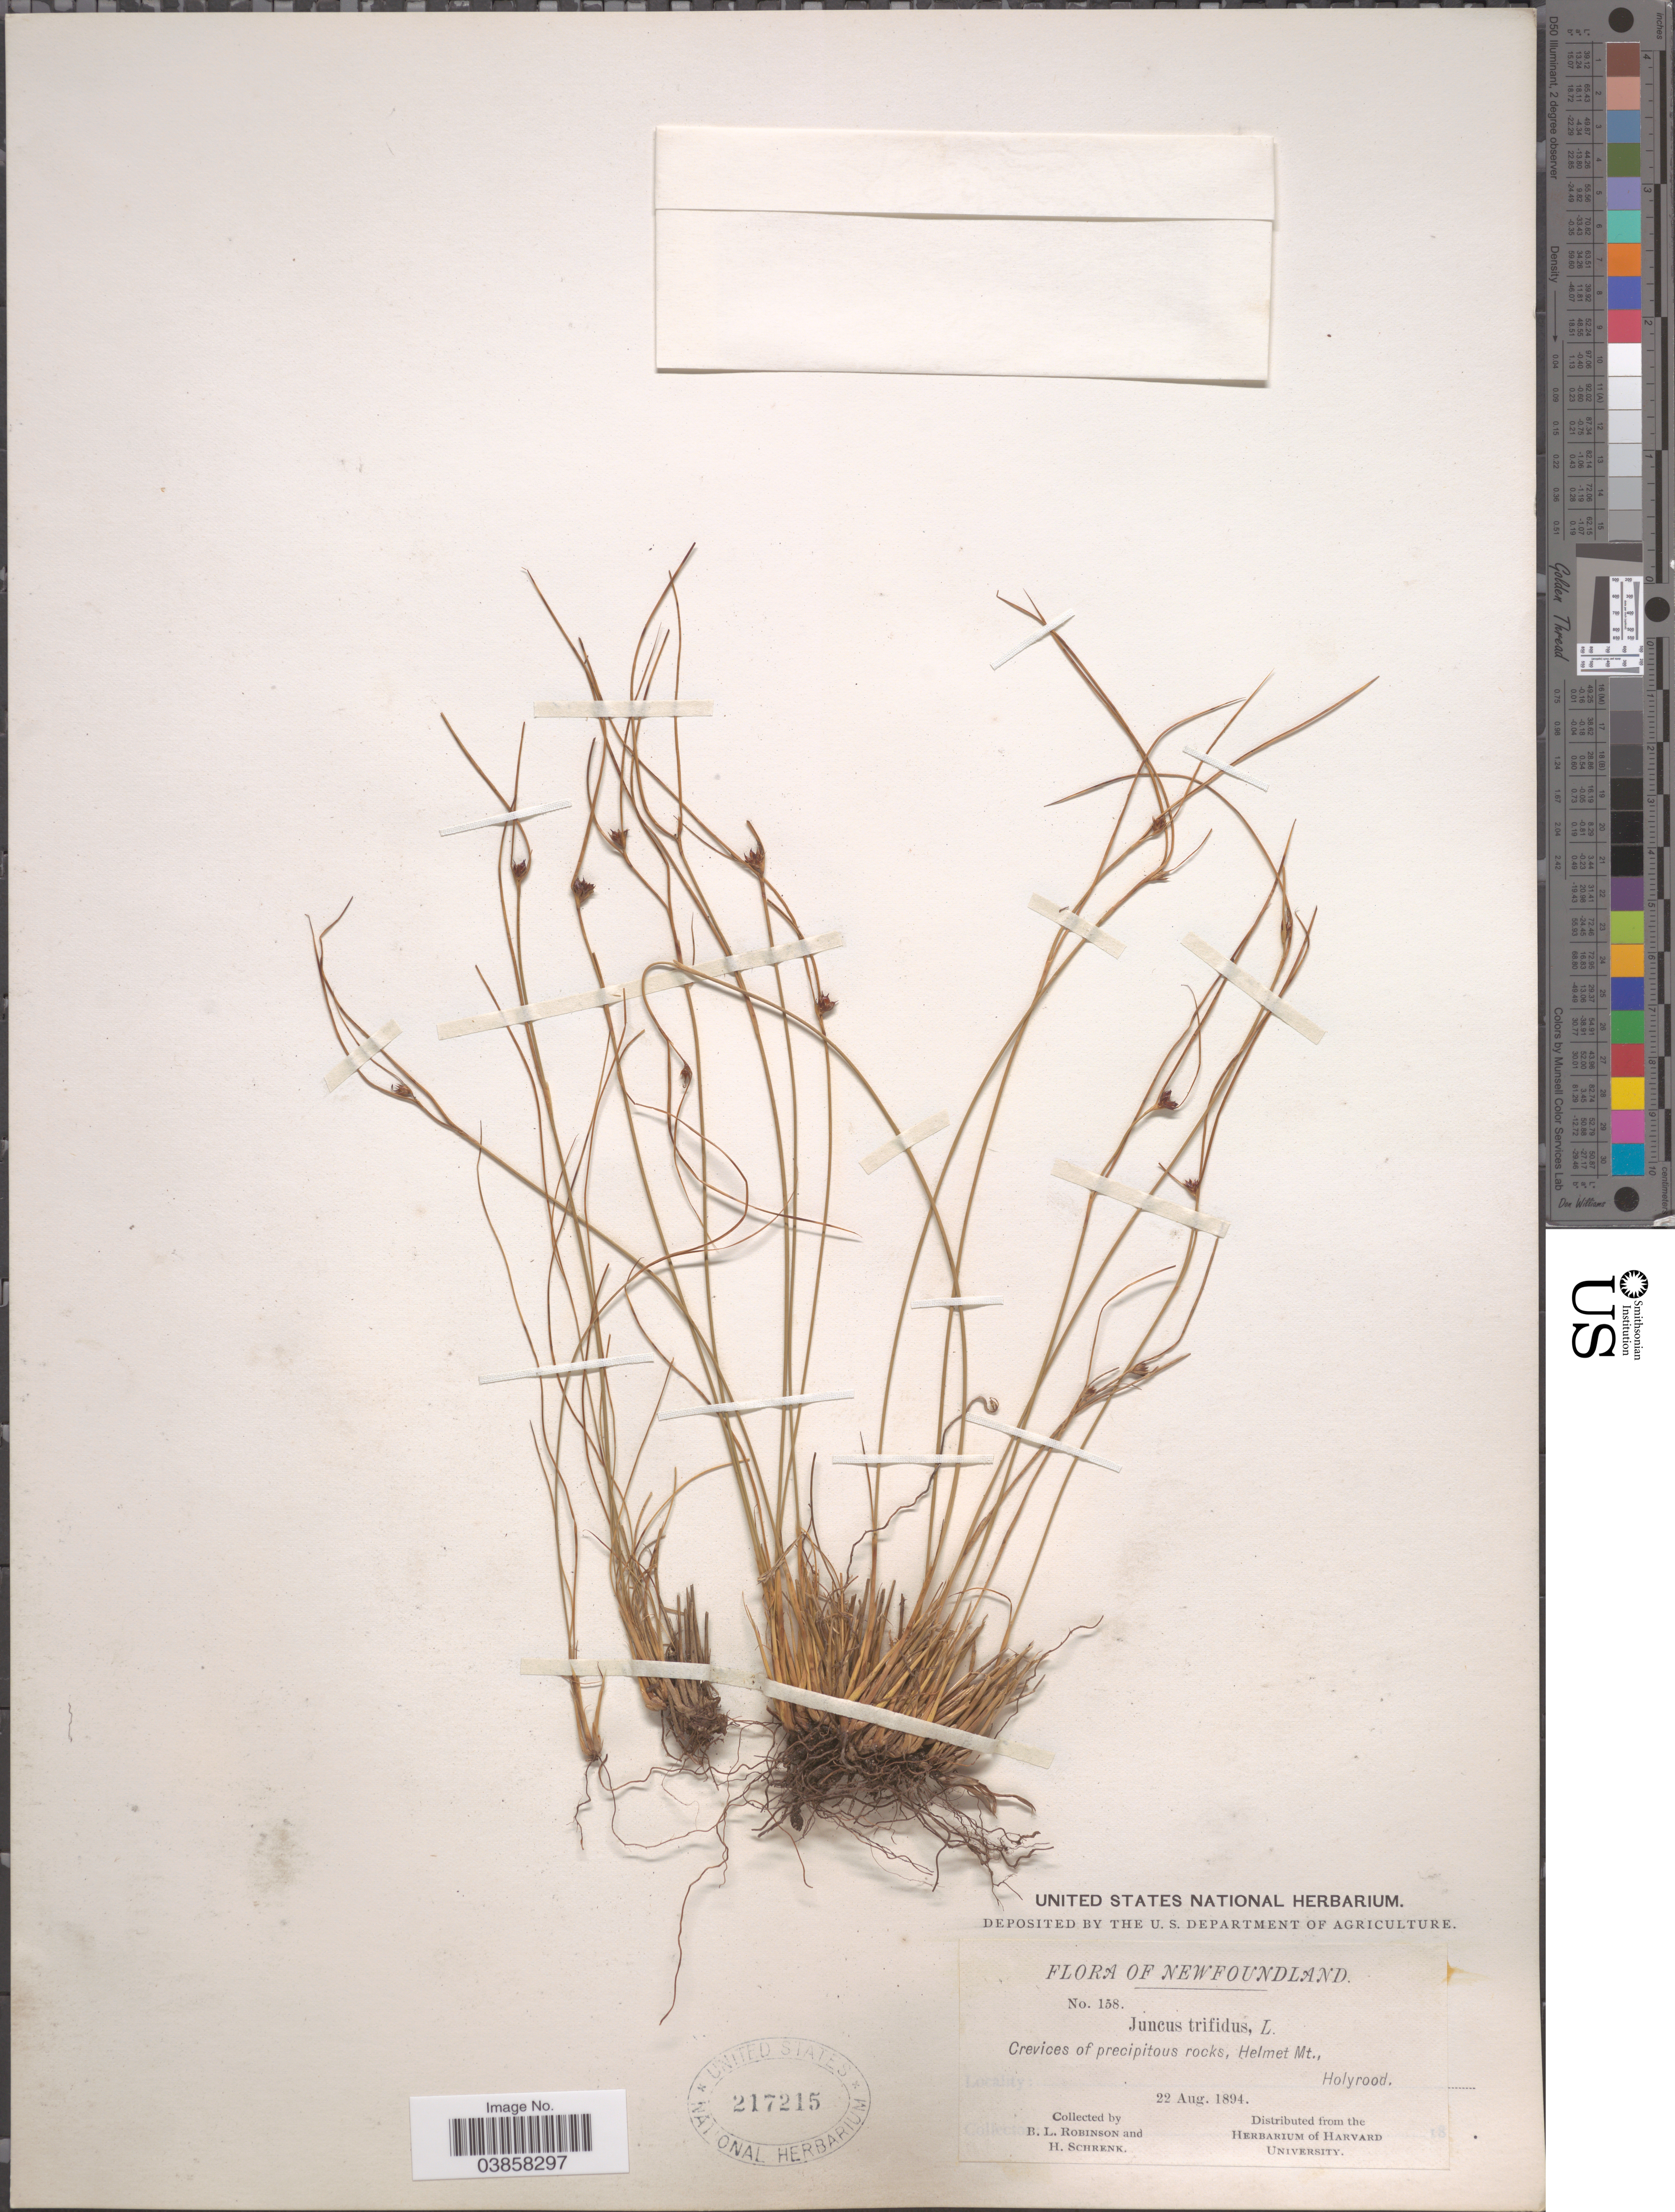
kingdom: Plantae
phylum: Tracheophyta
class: Liliopsida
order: Poales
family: Juncaceae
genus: Juncus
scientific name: Juncus trifidus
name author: L.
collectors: B. L. Robinson & H. Schrenk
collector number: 158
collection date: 1894-08-22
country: Canada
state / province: Newfoundland and Labrador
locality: Crevices of precipitous rocks, Helmet Mt., Holyrood.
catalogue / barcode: US 217215